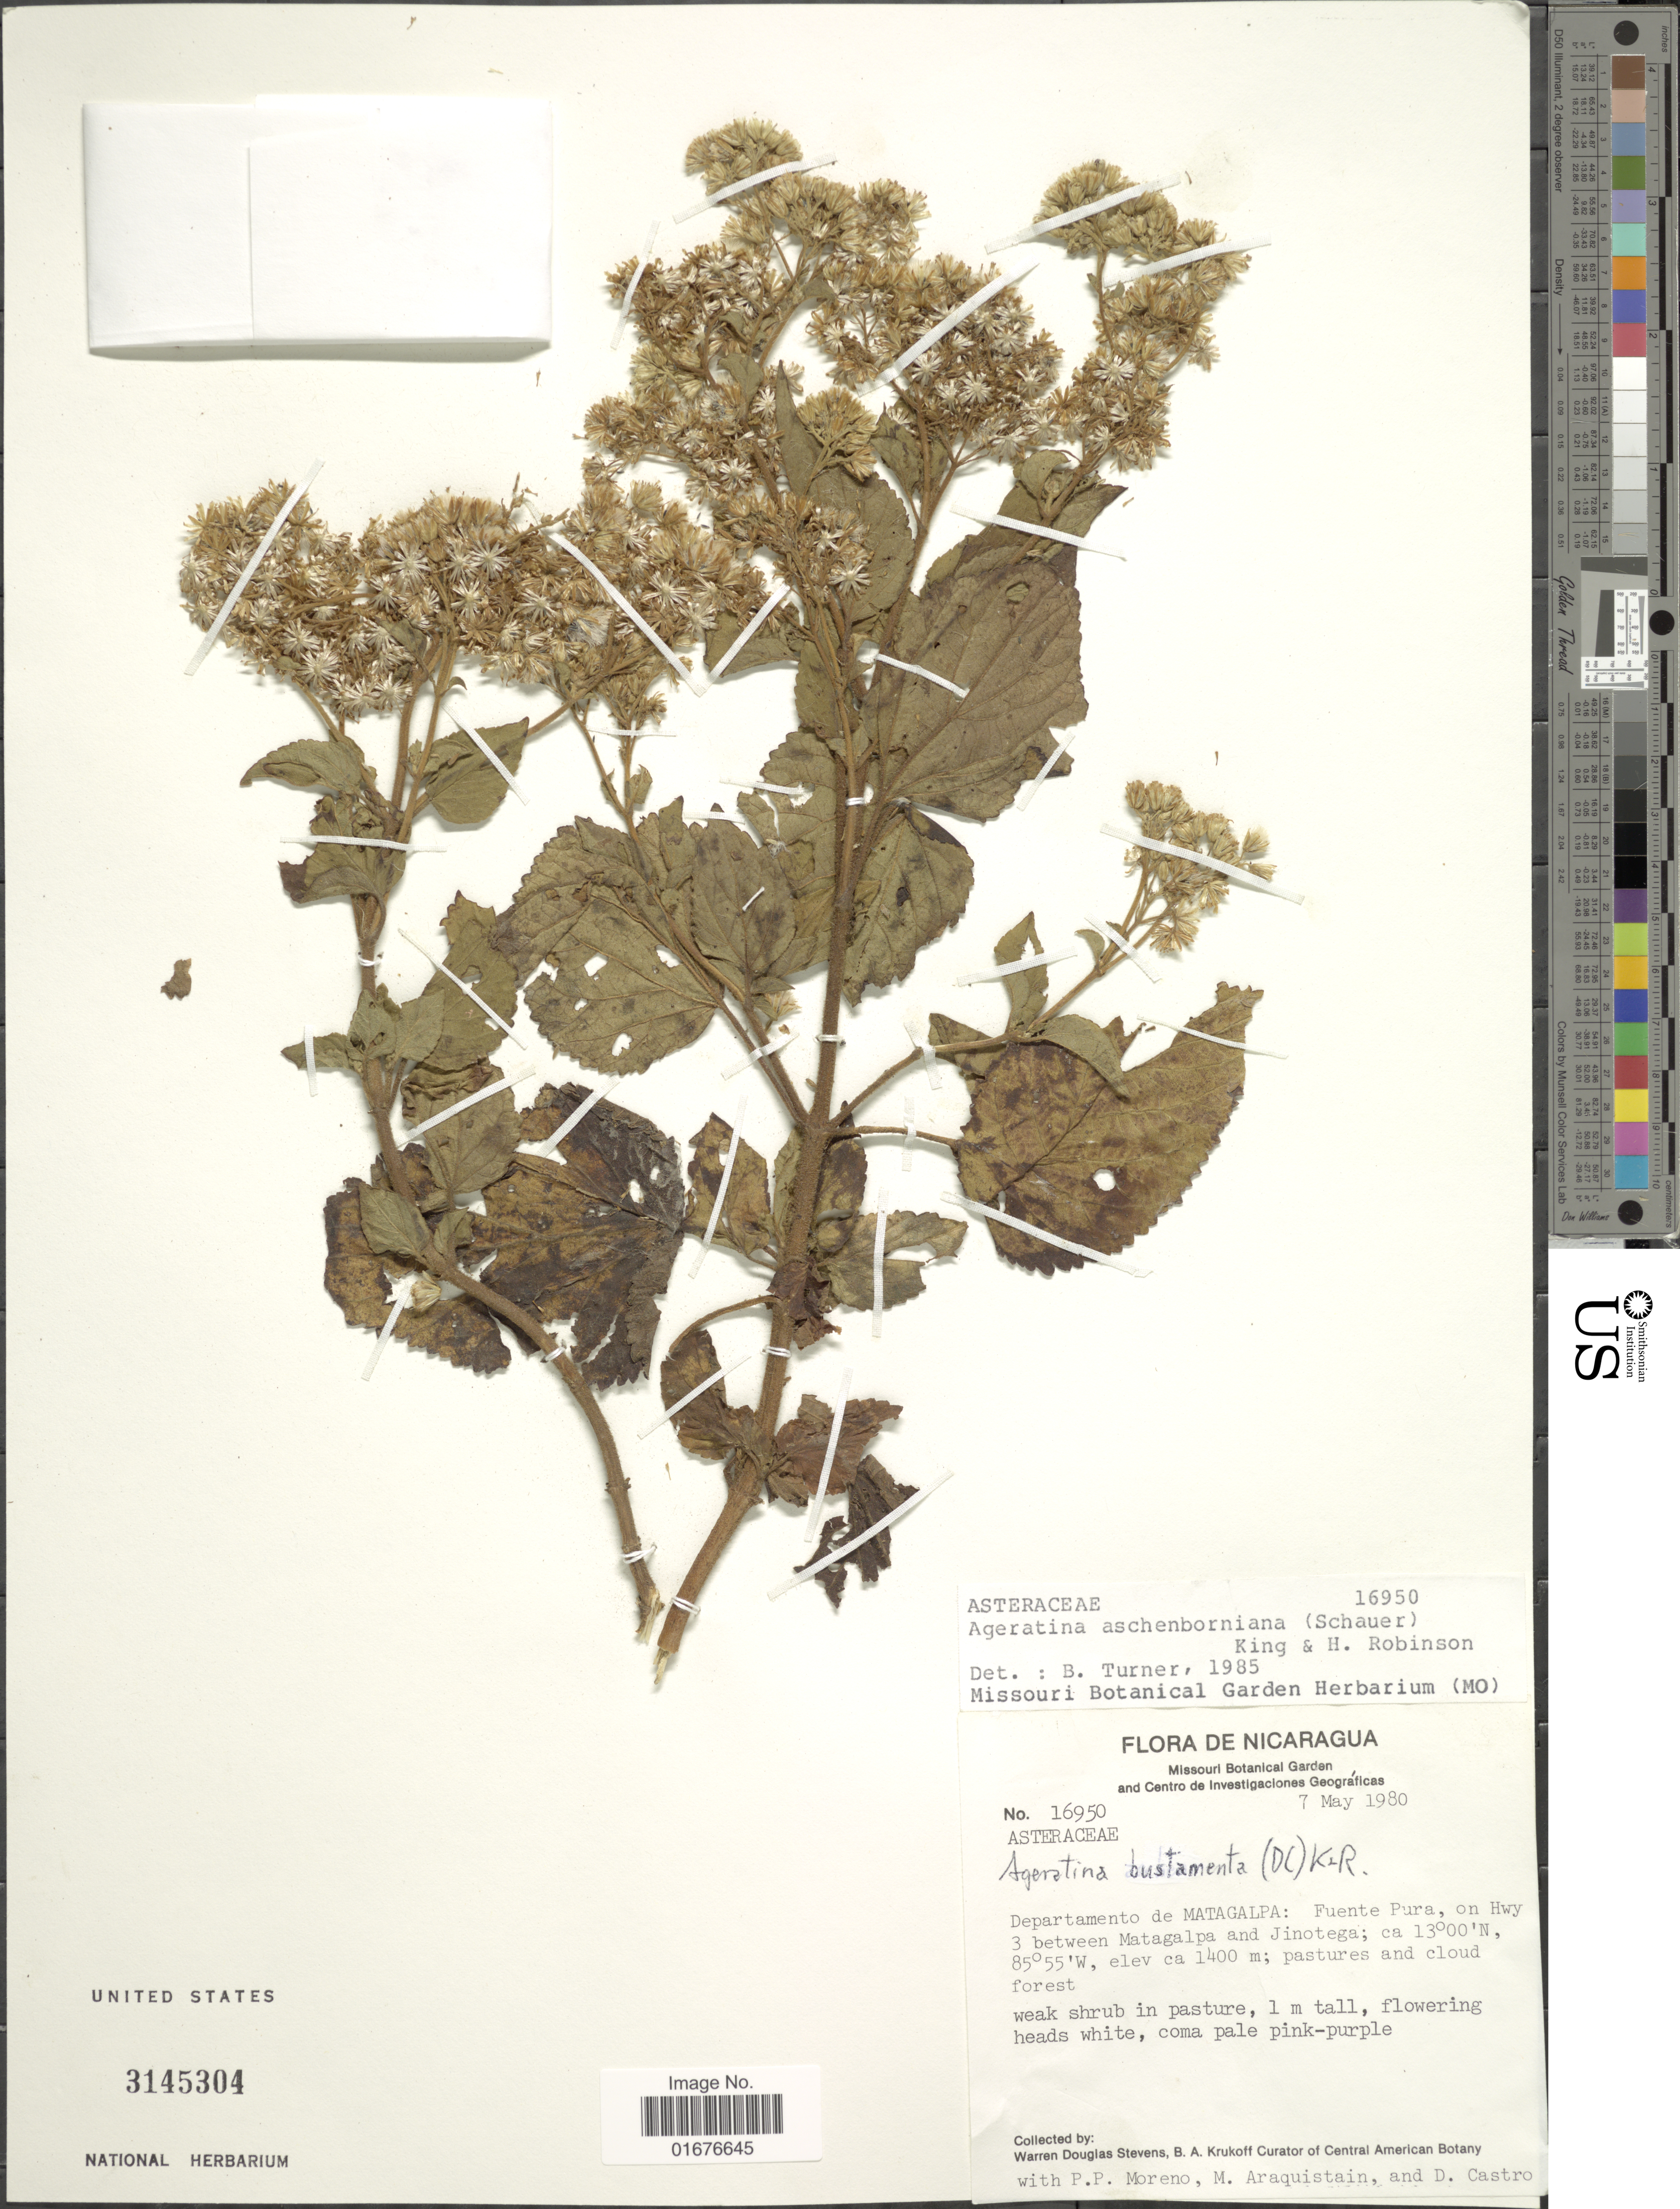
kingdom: Plantae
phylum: Tracheophyta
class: Magnoliopsida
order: Asterales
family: Asteraceae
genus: Ageratina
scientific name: Ageratina pichinchensis var. bustamenta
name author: (DC.) R.M. King & H. Rob.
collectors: W. D. Stevens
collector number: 16950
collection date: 1980-05-07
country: Nicaragua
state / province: Matagalpa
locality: Fuente Pura, on Hwy 3 between Matagalpa and Jinotega; pastures and cloud forest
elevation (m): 1400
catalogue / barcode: US 3145304